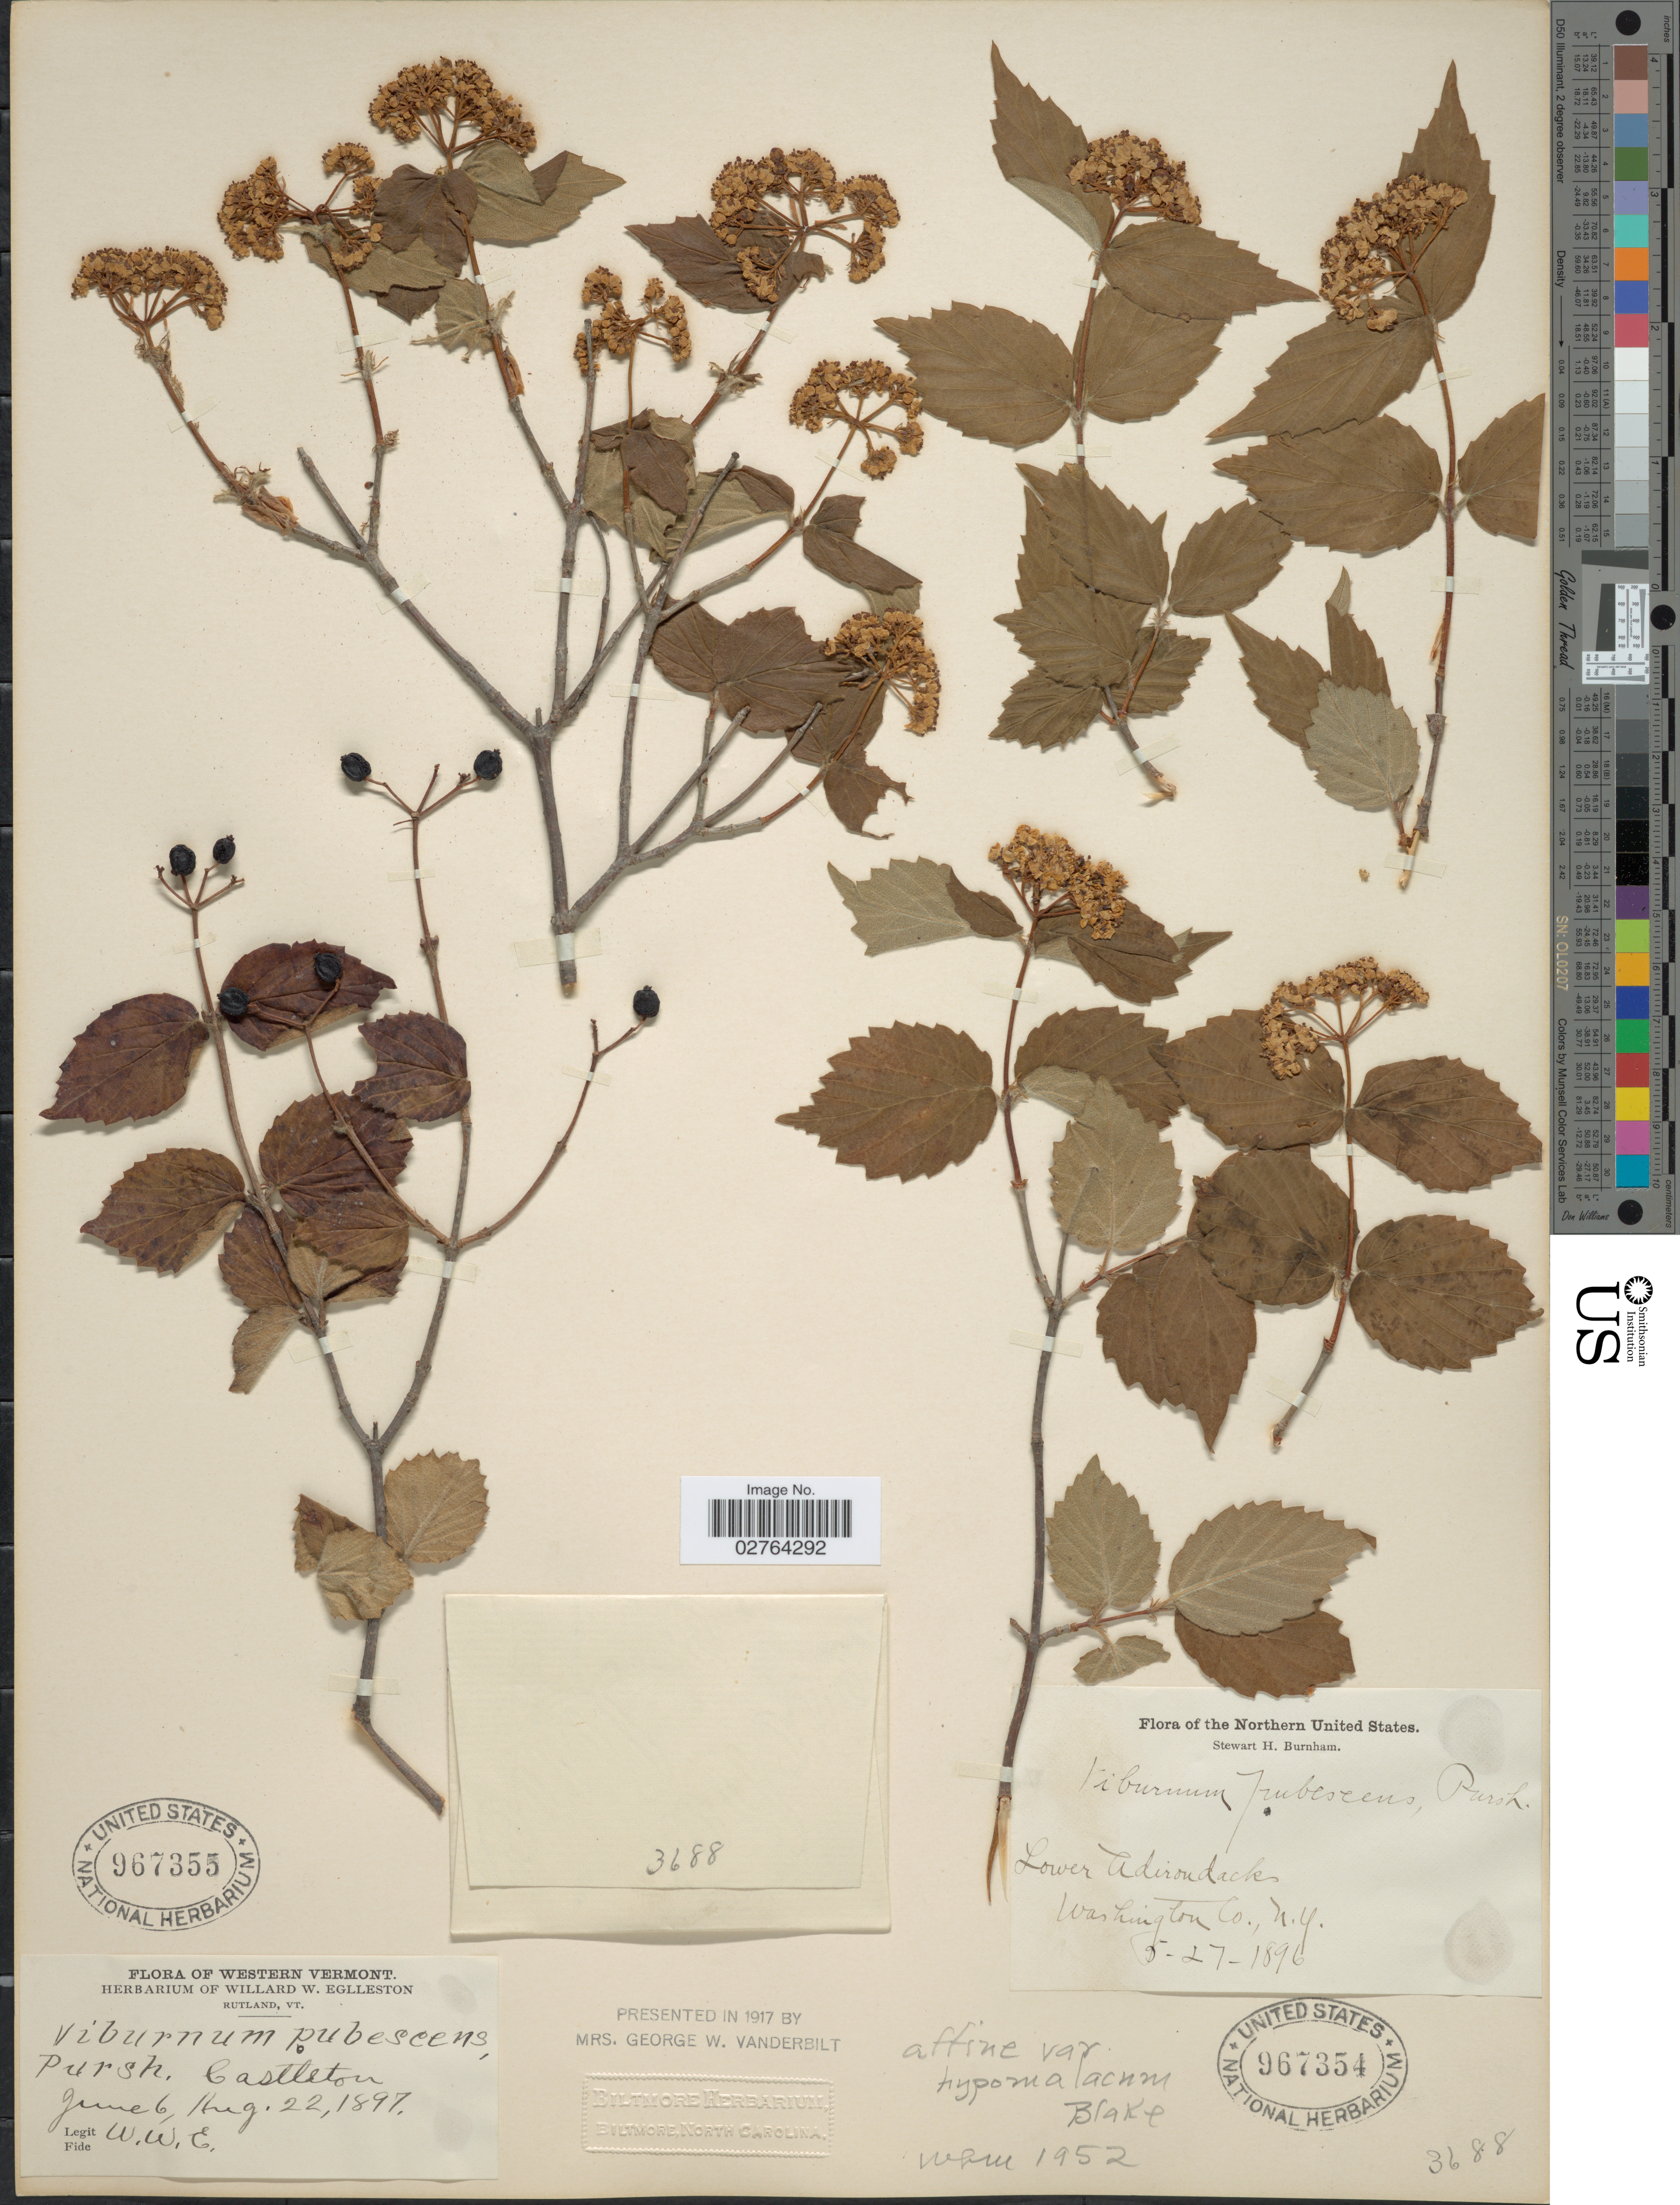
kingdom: Plantae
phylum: Tracheophyta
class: Magnoliopsida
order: Dipsacales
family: Viburnaceae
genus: Viburnum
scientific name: Viburnum rafinesqueanum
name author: Schult.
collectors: W. W. Eggleston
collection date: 1897-06-06/1897-08-22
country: United States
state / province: Vermont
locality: Western Vermont. Castleton.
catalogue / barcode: US 967355